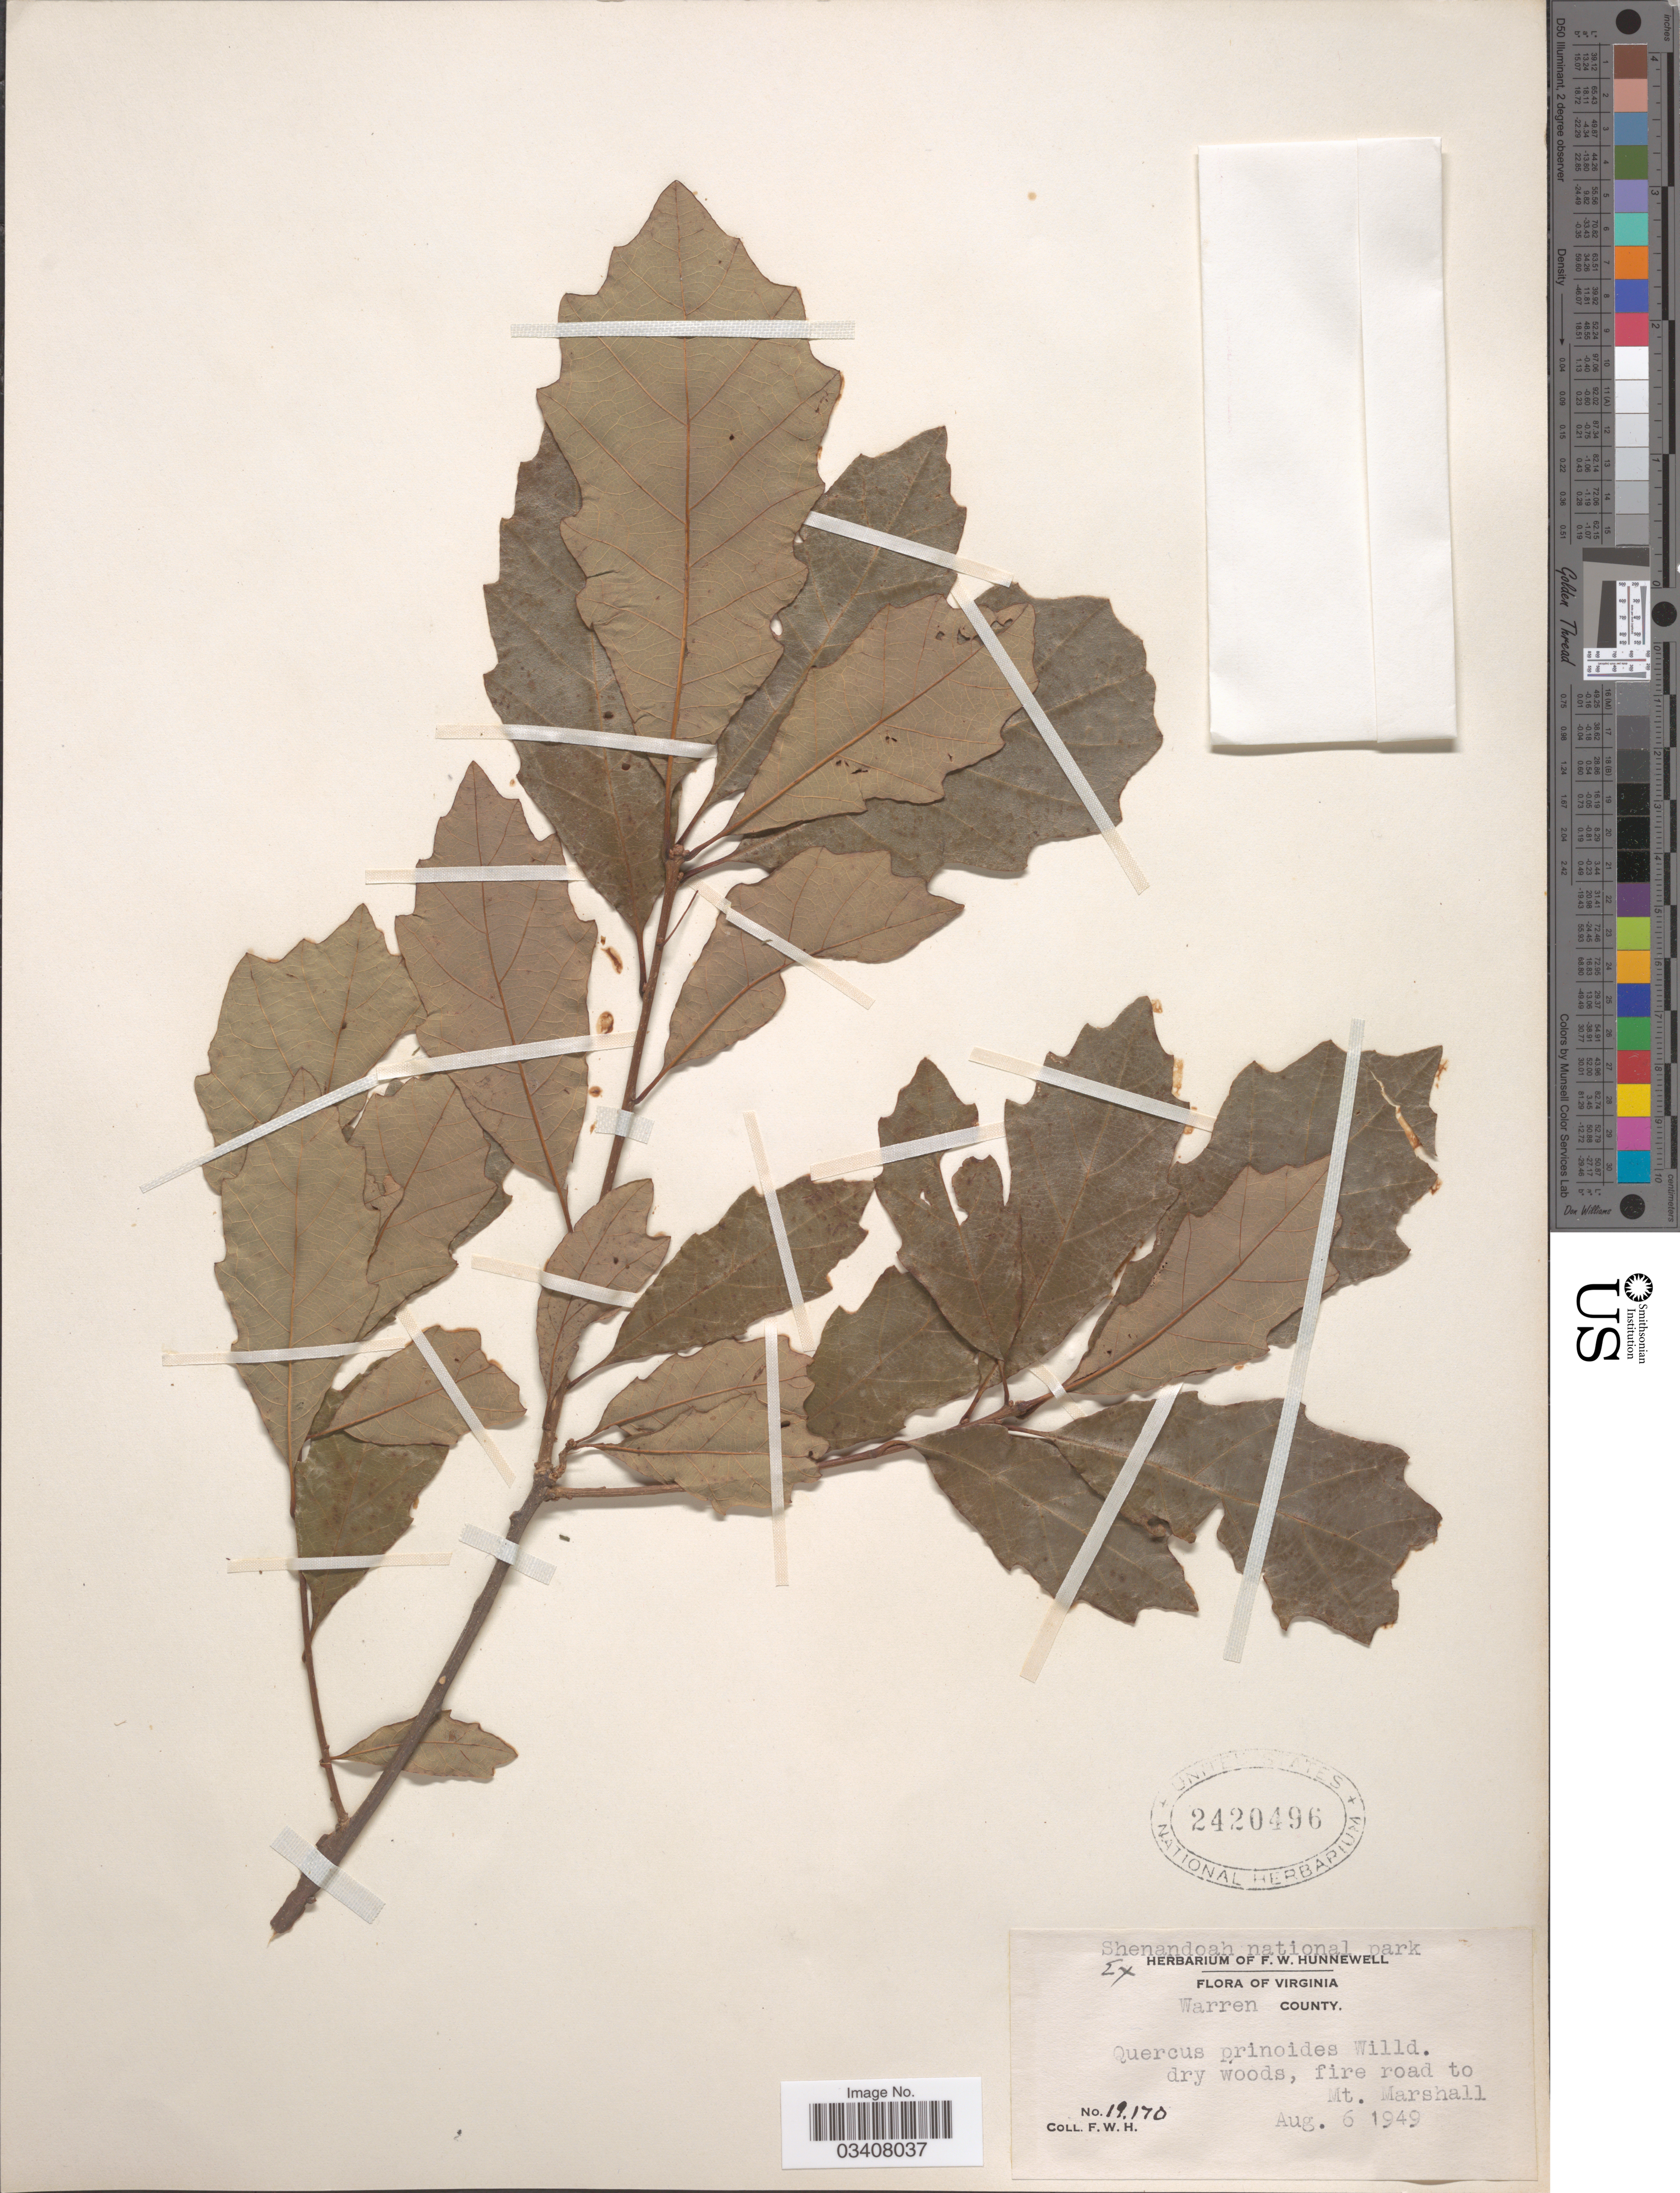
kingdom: Plantae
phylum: Tracheophyta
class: Magnoliopsida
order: Fagales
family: Fagaceae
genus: Quercus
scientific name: Quercus prinoides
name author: Willd.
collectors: F. Hunnewell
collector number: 19170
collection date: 1949-08-06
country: United States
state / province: Virginia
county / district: Warren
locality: Shenandoah national park. Warren County, fire road to Mt. Marshall.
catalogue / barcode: US 2420496